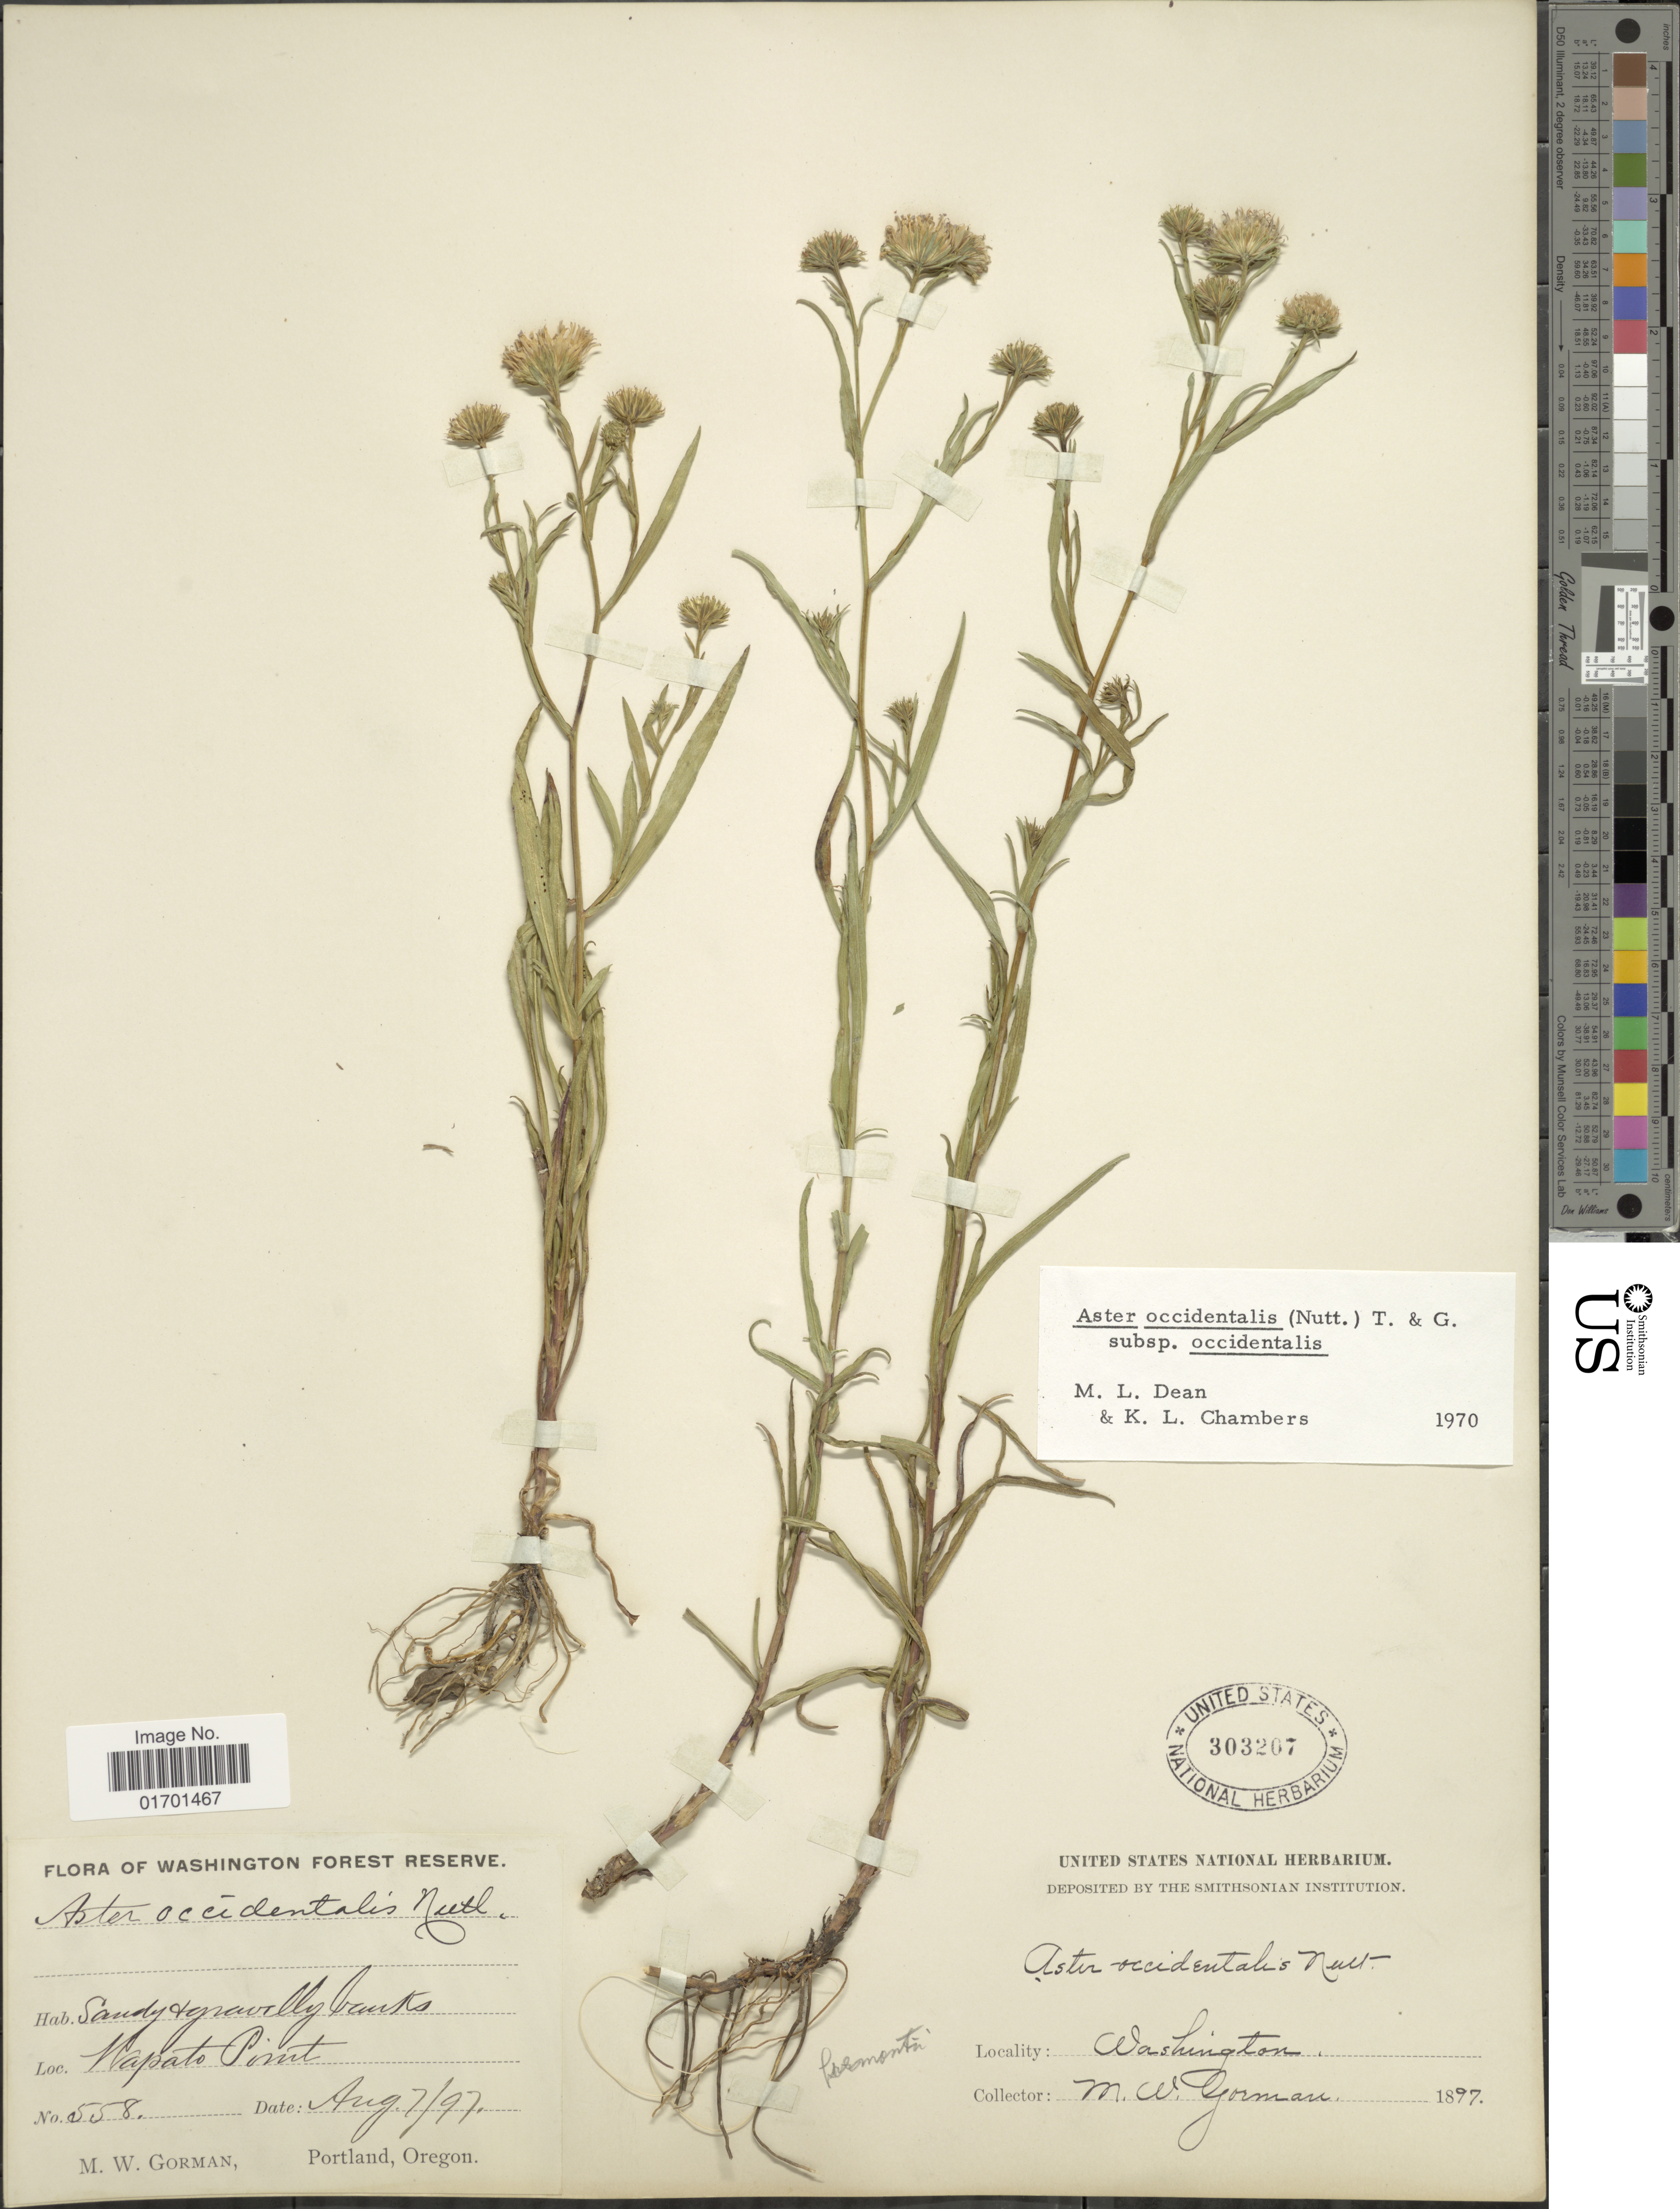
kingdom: Plantae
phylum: Tracheophyta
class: Magnoliopsida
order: Asterales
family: Asteraceae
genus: Symphyotrichum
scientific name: Symphyotrichum spathulatum var. spathulatum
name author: (Lindl.) G.L. Nesom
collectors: M. W. Gorman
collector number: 558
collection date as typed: Transcribed d/m/y: 7/8/97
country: United States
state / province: Washington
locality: Washington Forest Reserve, Sandy gravelly banks, Napato Point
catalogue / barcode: US 303207